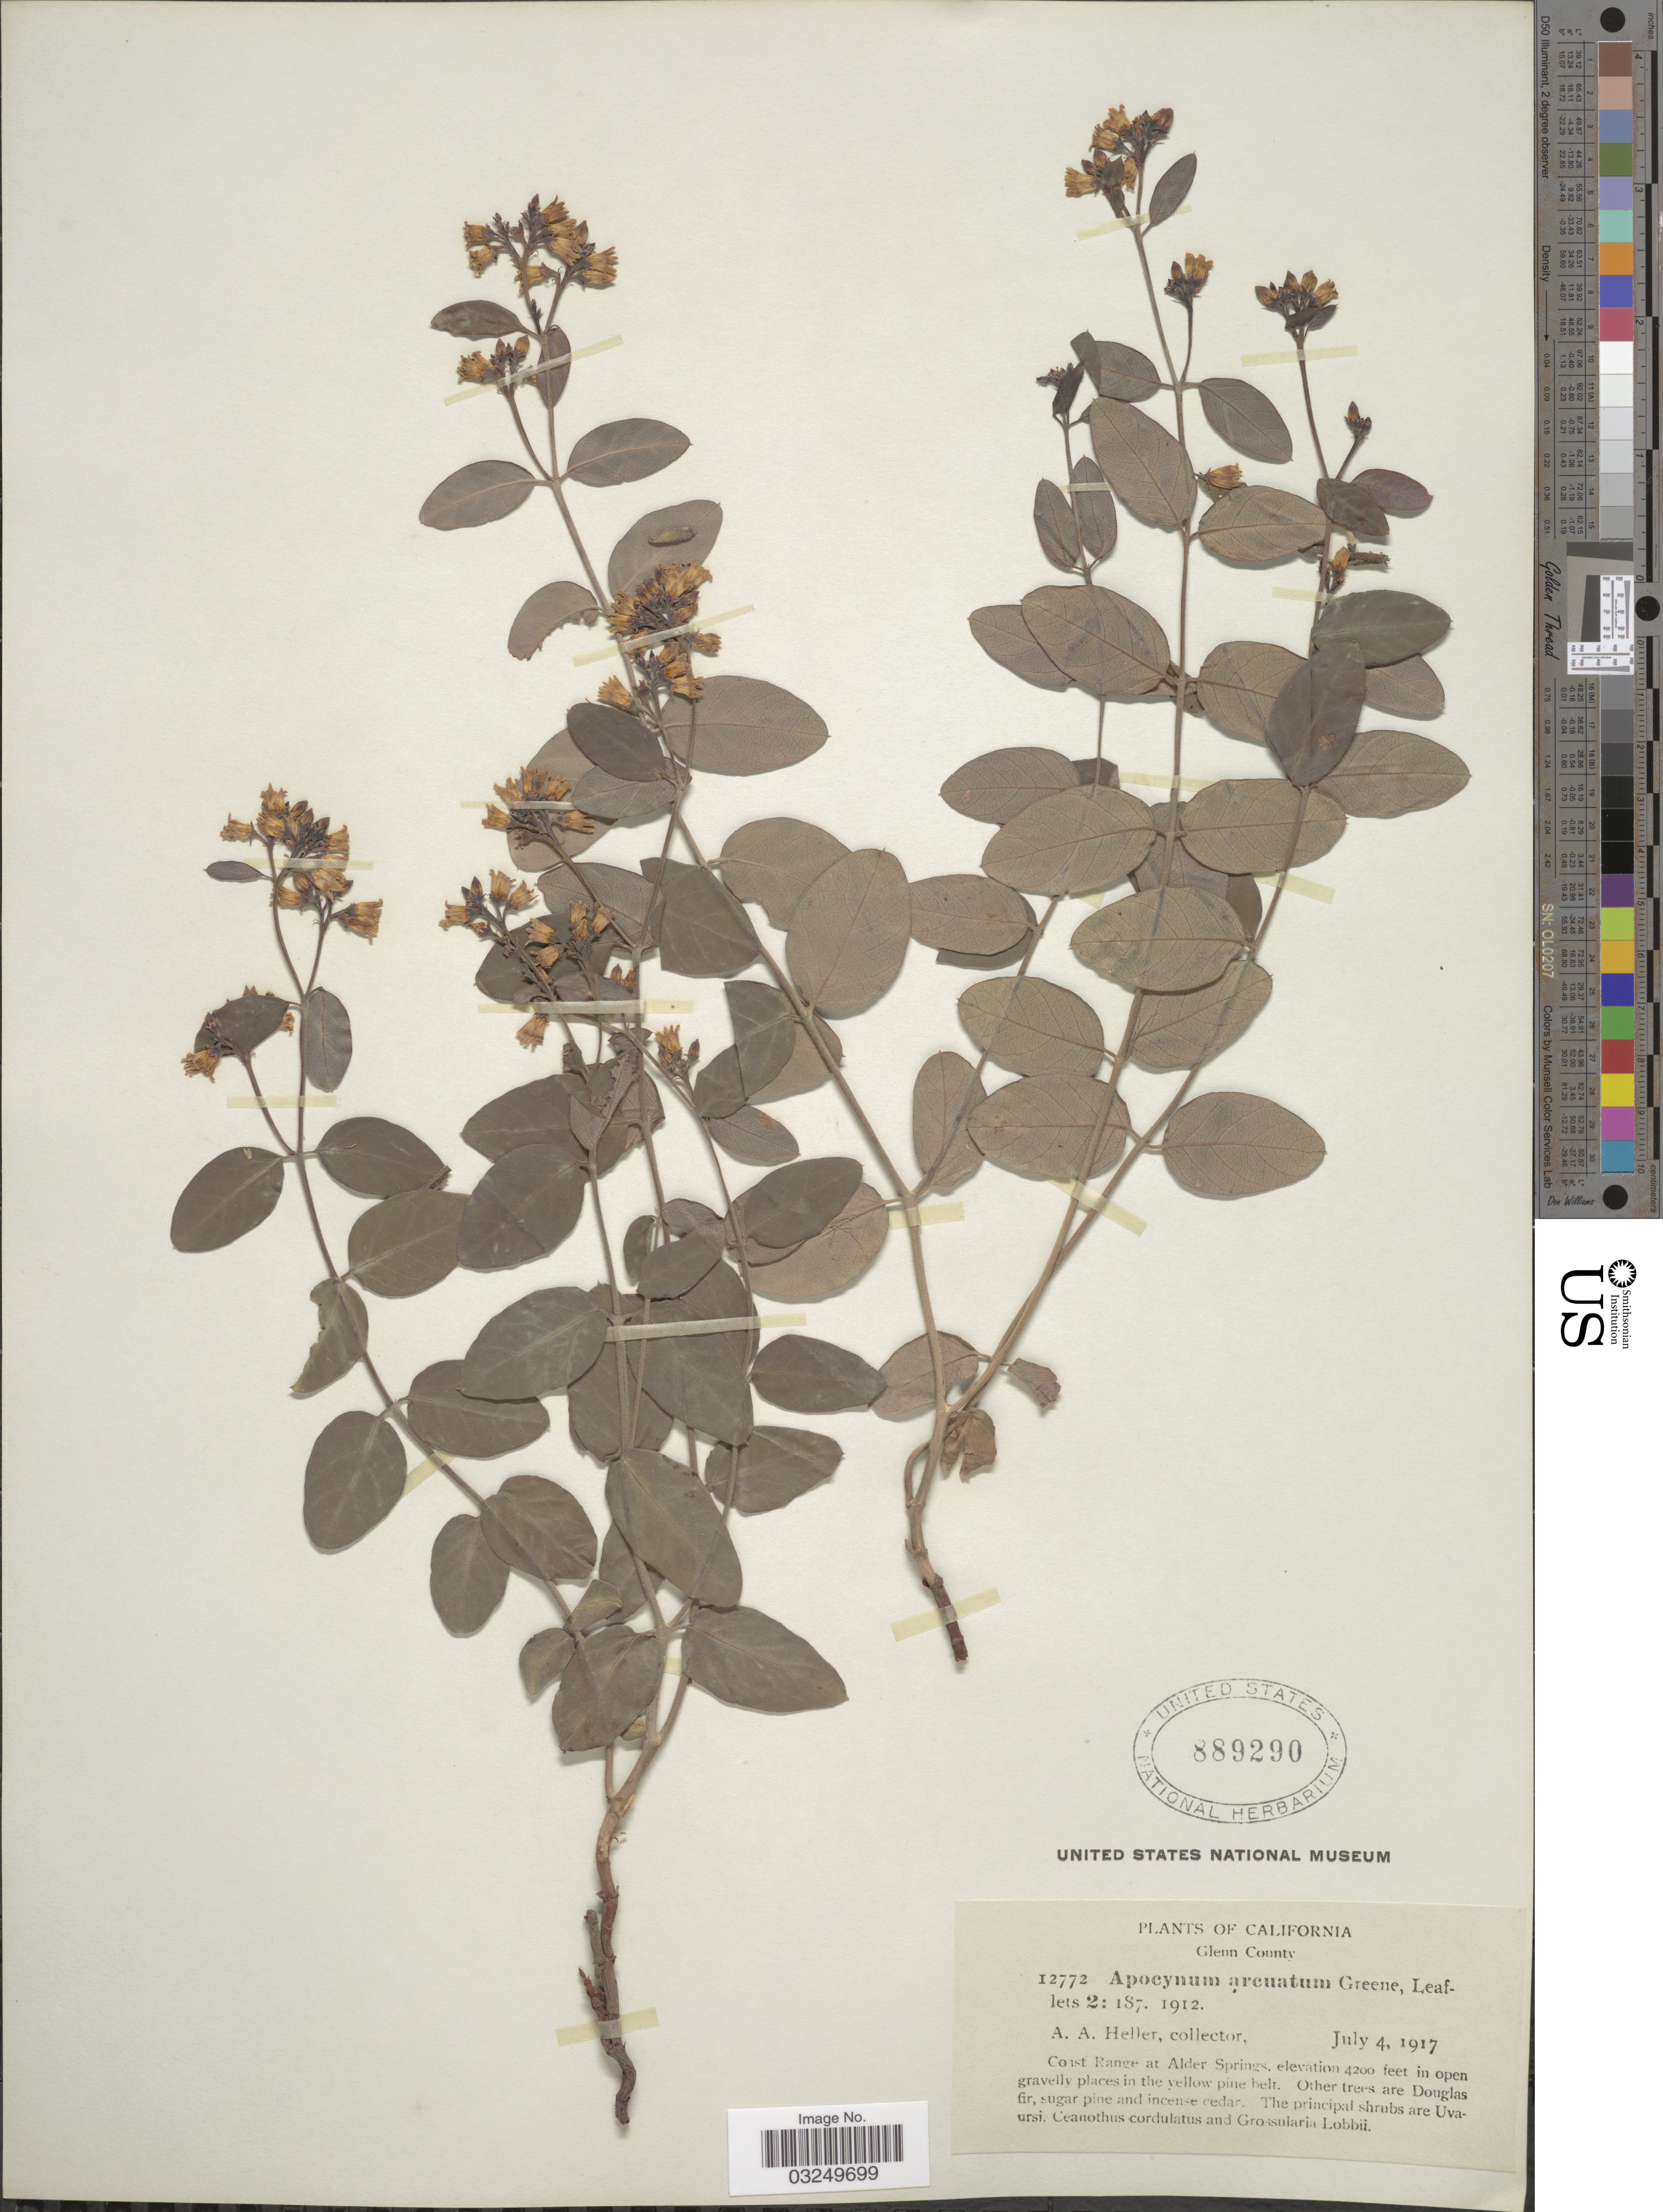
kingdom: Plantae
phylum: Tracheophyta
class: Magnoliopsida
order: Gentianales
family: Apocynaceae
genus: Apocynum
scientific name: Apocynum arcuatum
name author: S.W. Greene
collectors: A. A. Heller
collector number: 12772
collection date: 1917-07-04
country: United States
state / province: California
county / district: Glenn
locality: Glenn County. Coast Range at Alder Springs.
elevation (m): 1280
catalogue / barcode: US 889290